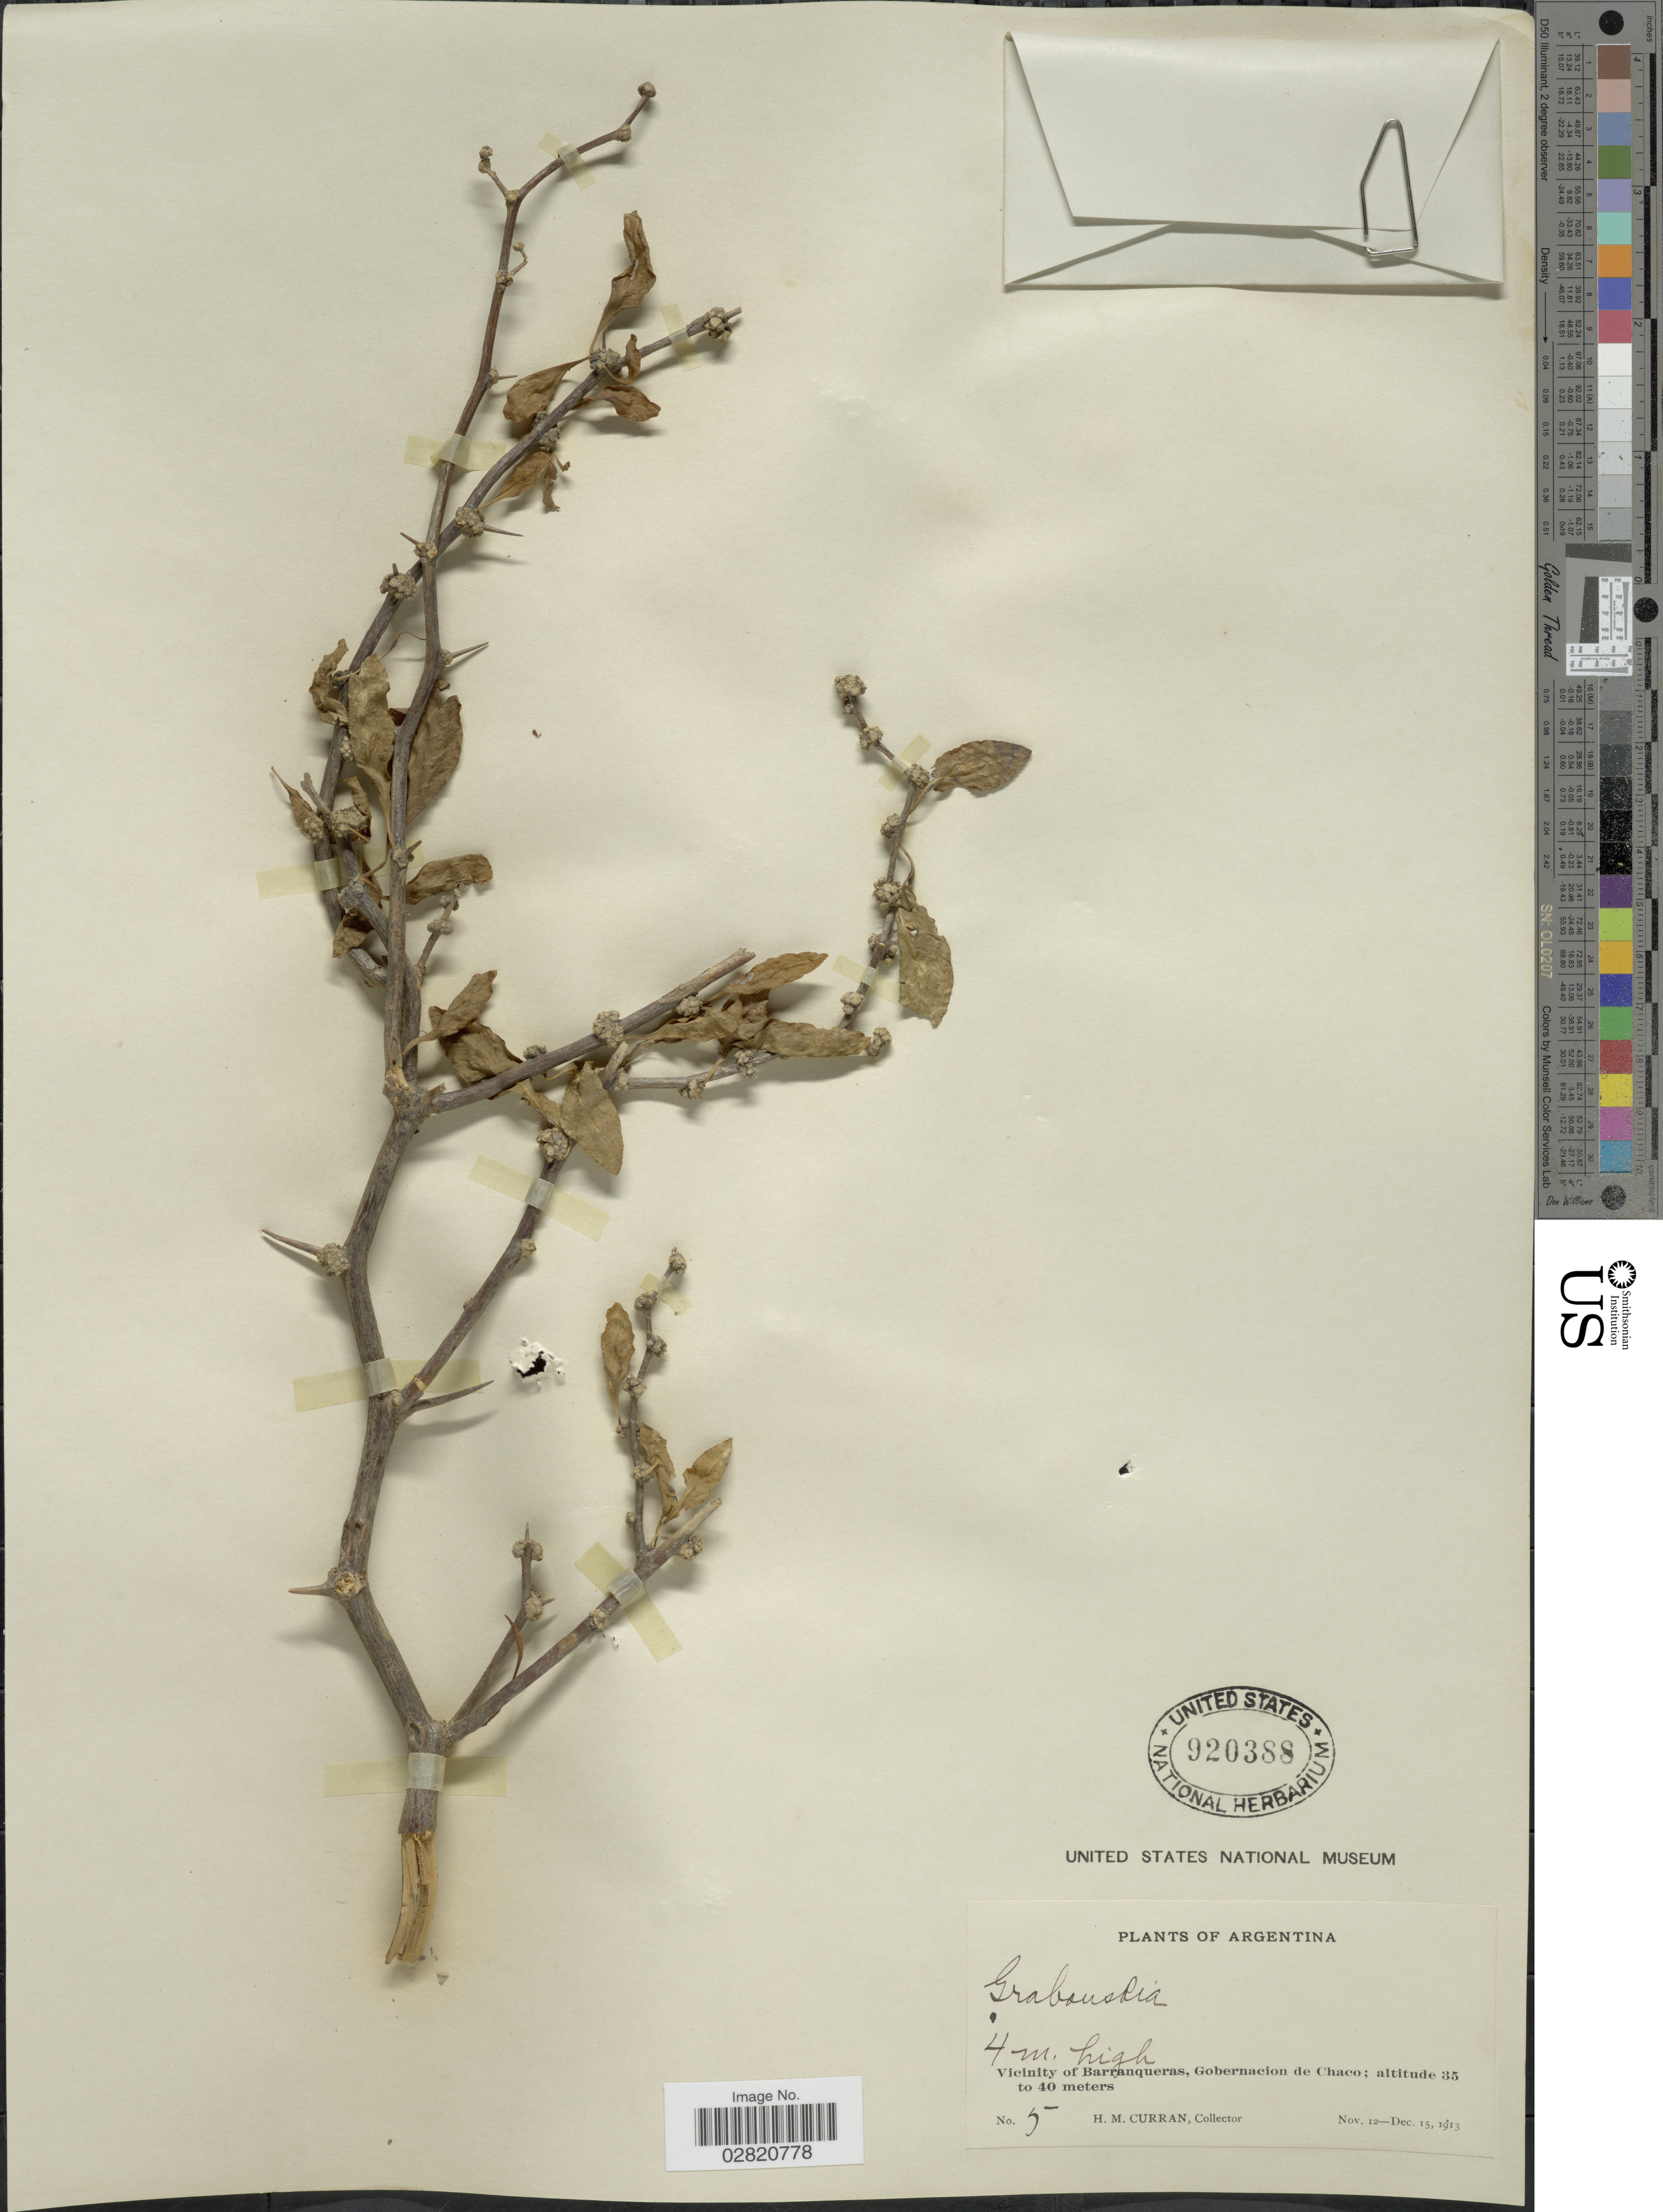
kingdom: Plantae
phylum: Tracheophyta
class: Magnoliopsida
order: Solanales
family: Solanaceae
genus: Grabowskia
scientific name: Grabowskia sp.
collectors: H. M. Curran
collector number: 5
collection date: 1913-11-12/1913-12-15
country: Argentina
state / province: Chaco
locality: Vicinity of Barranqueras, Gobernacion de Chaco.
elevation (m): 35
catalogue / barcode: US 920388